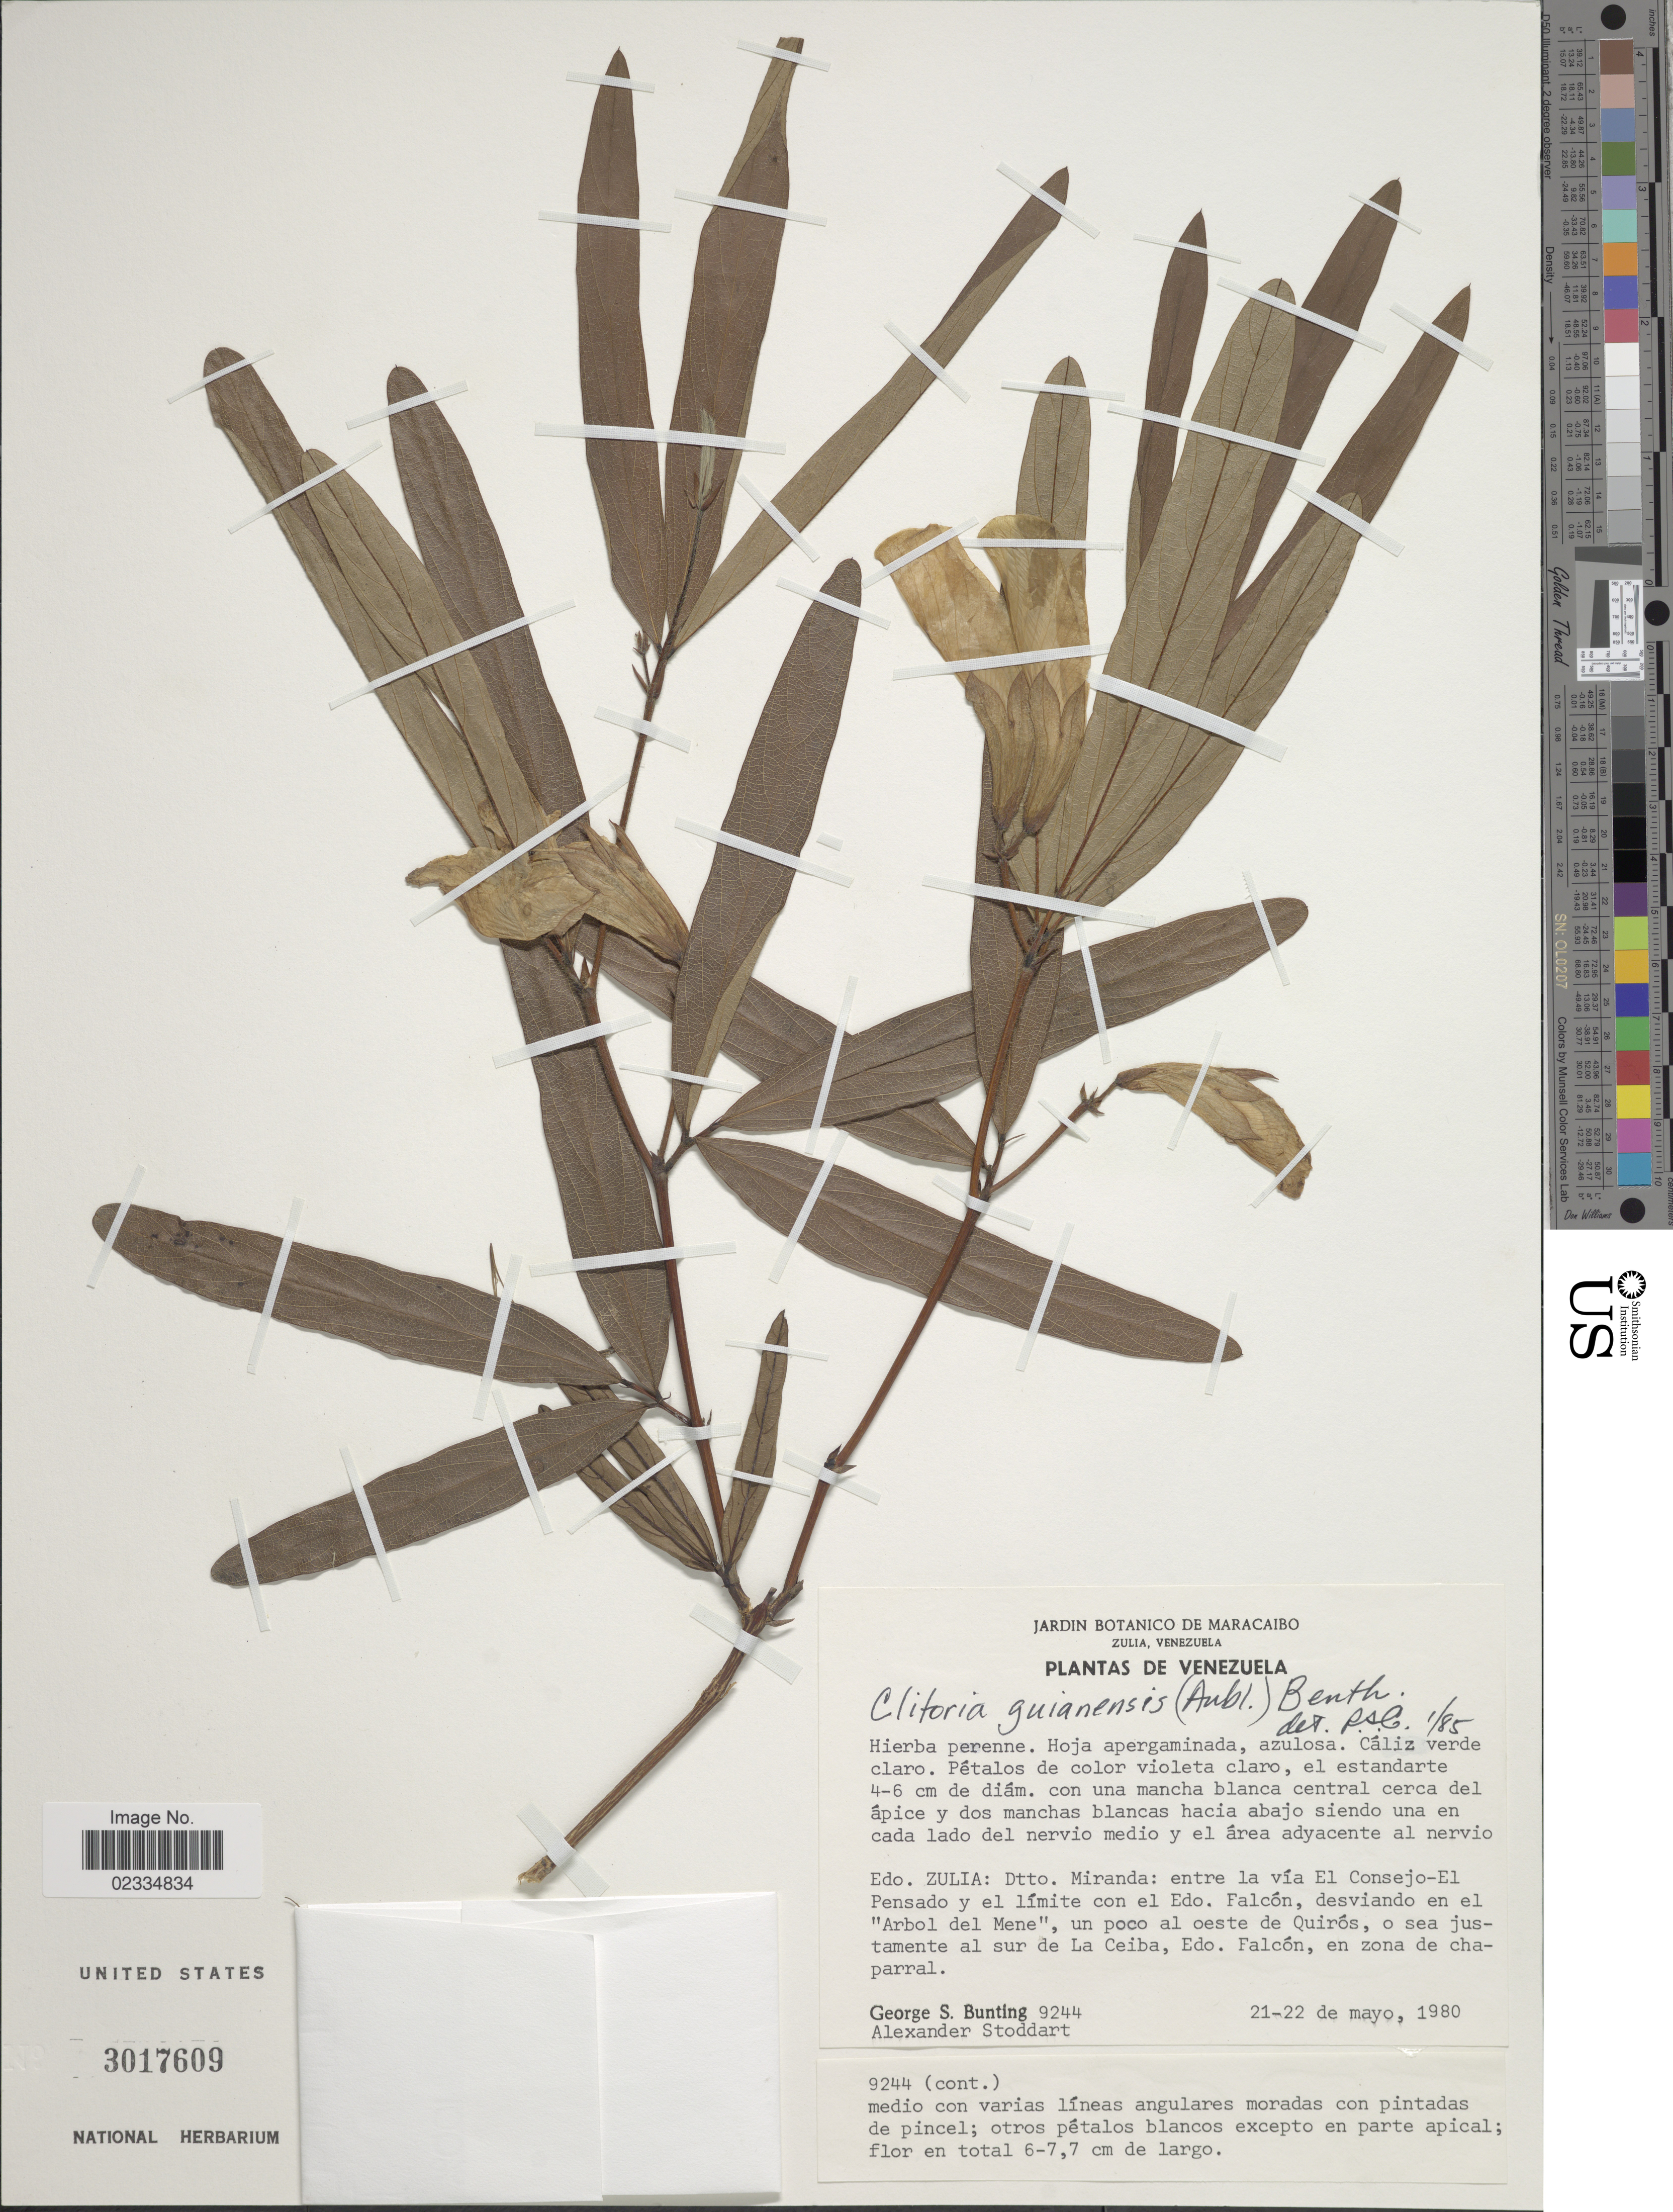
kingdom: Plantae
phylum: Tracheophyta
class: Magnoliopsida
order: Fabales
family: Fabaceae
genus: Clitoria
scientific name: Clitoria guianensis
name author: (Aubl.) Benth.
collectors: G. S. Bunting & A. Stoddart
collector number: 9244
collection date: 1980-05-21/1980-05-22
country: Venezuela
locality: Edo. Zulia, Dtto. Miranda, entre la via El Consejo-El Pensado y el limite con el Edo. Falcon, desviando en el Arbol del Mene, un poco al oeste de Quiros, o sea justamente al sur de La Ceiba, Edo. Falcon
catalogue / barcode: US 3017609